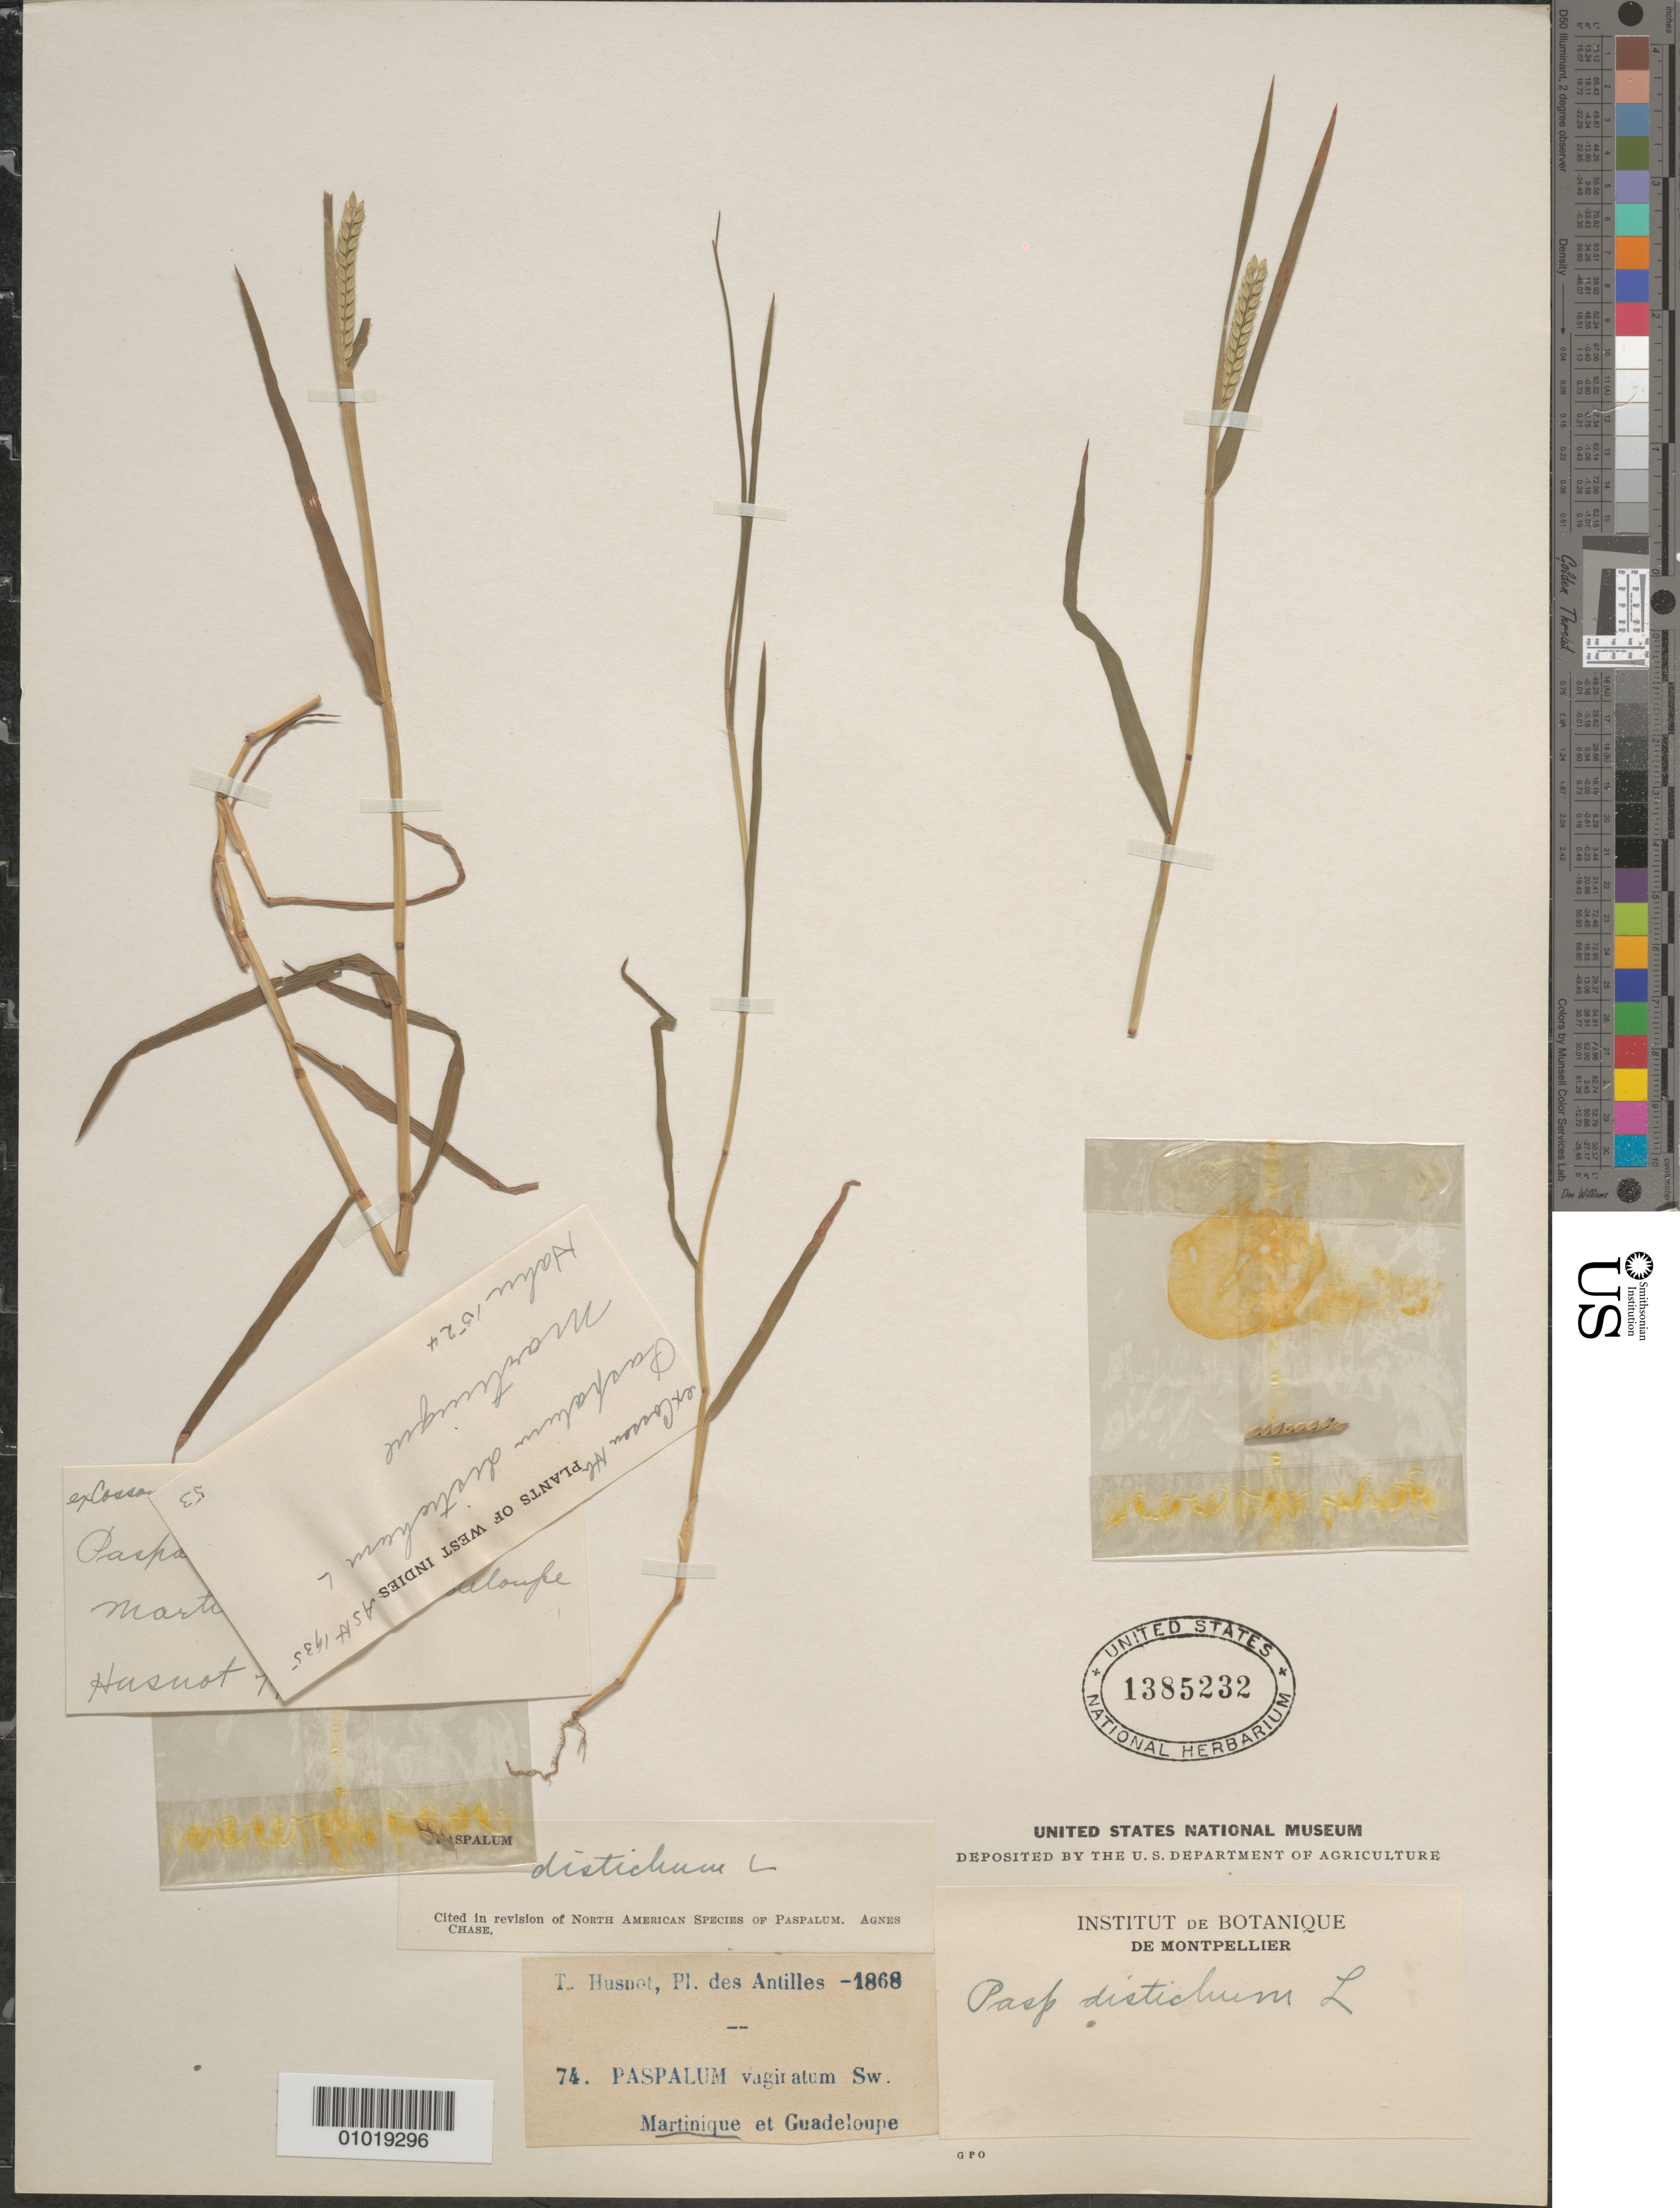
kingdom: Plantae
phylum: Tracheophyta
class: Liliopsida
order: Poales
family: Poaceae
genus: Paspalum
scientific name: Paspalum distichum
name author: L.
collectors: P. T. Husnot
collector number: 74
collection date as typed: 1868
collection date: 1868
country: Martinique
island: Martinique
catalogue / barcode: US 1385232